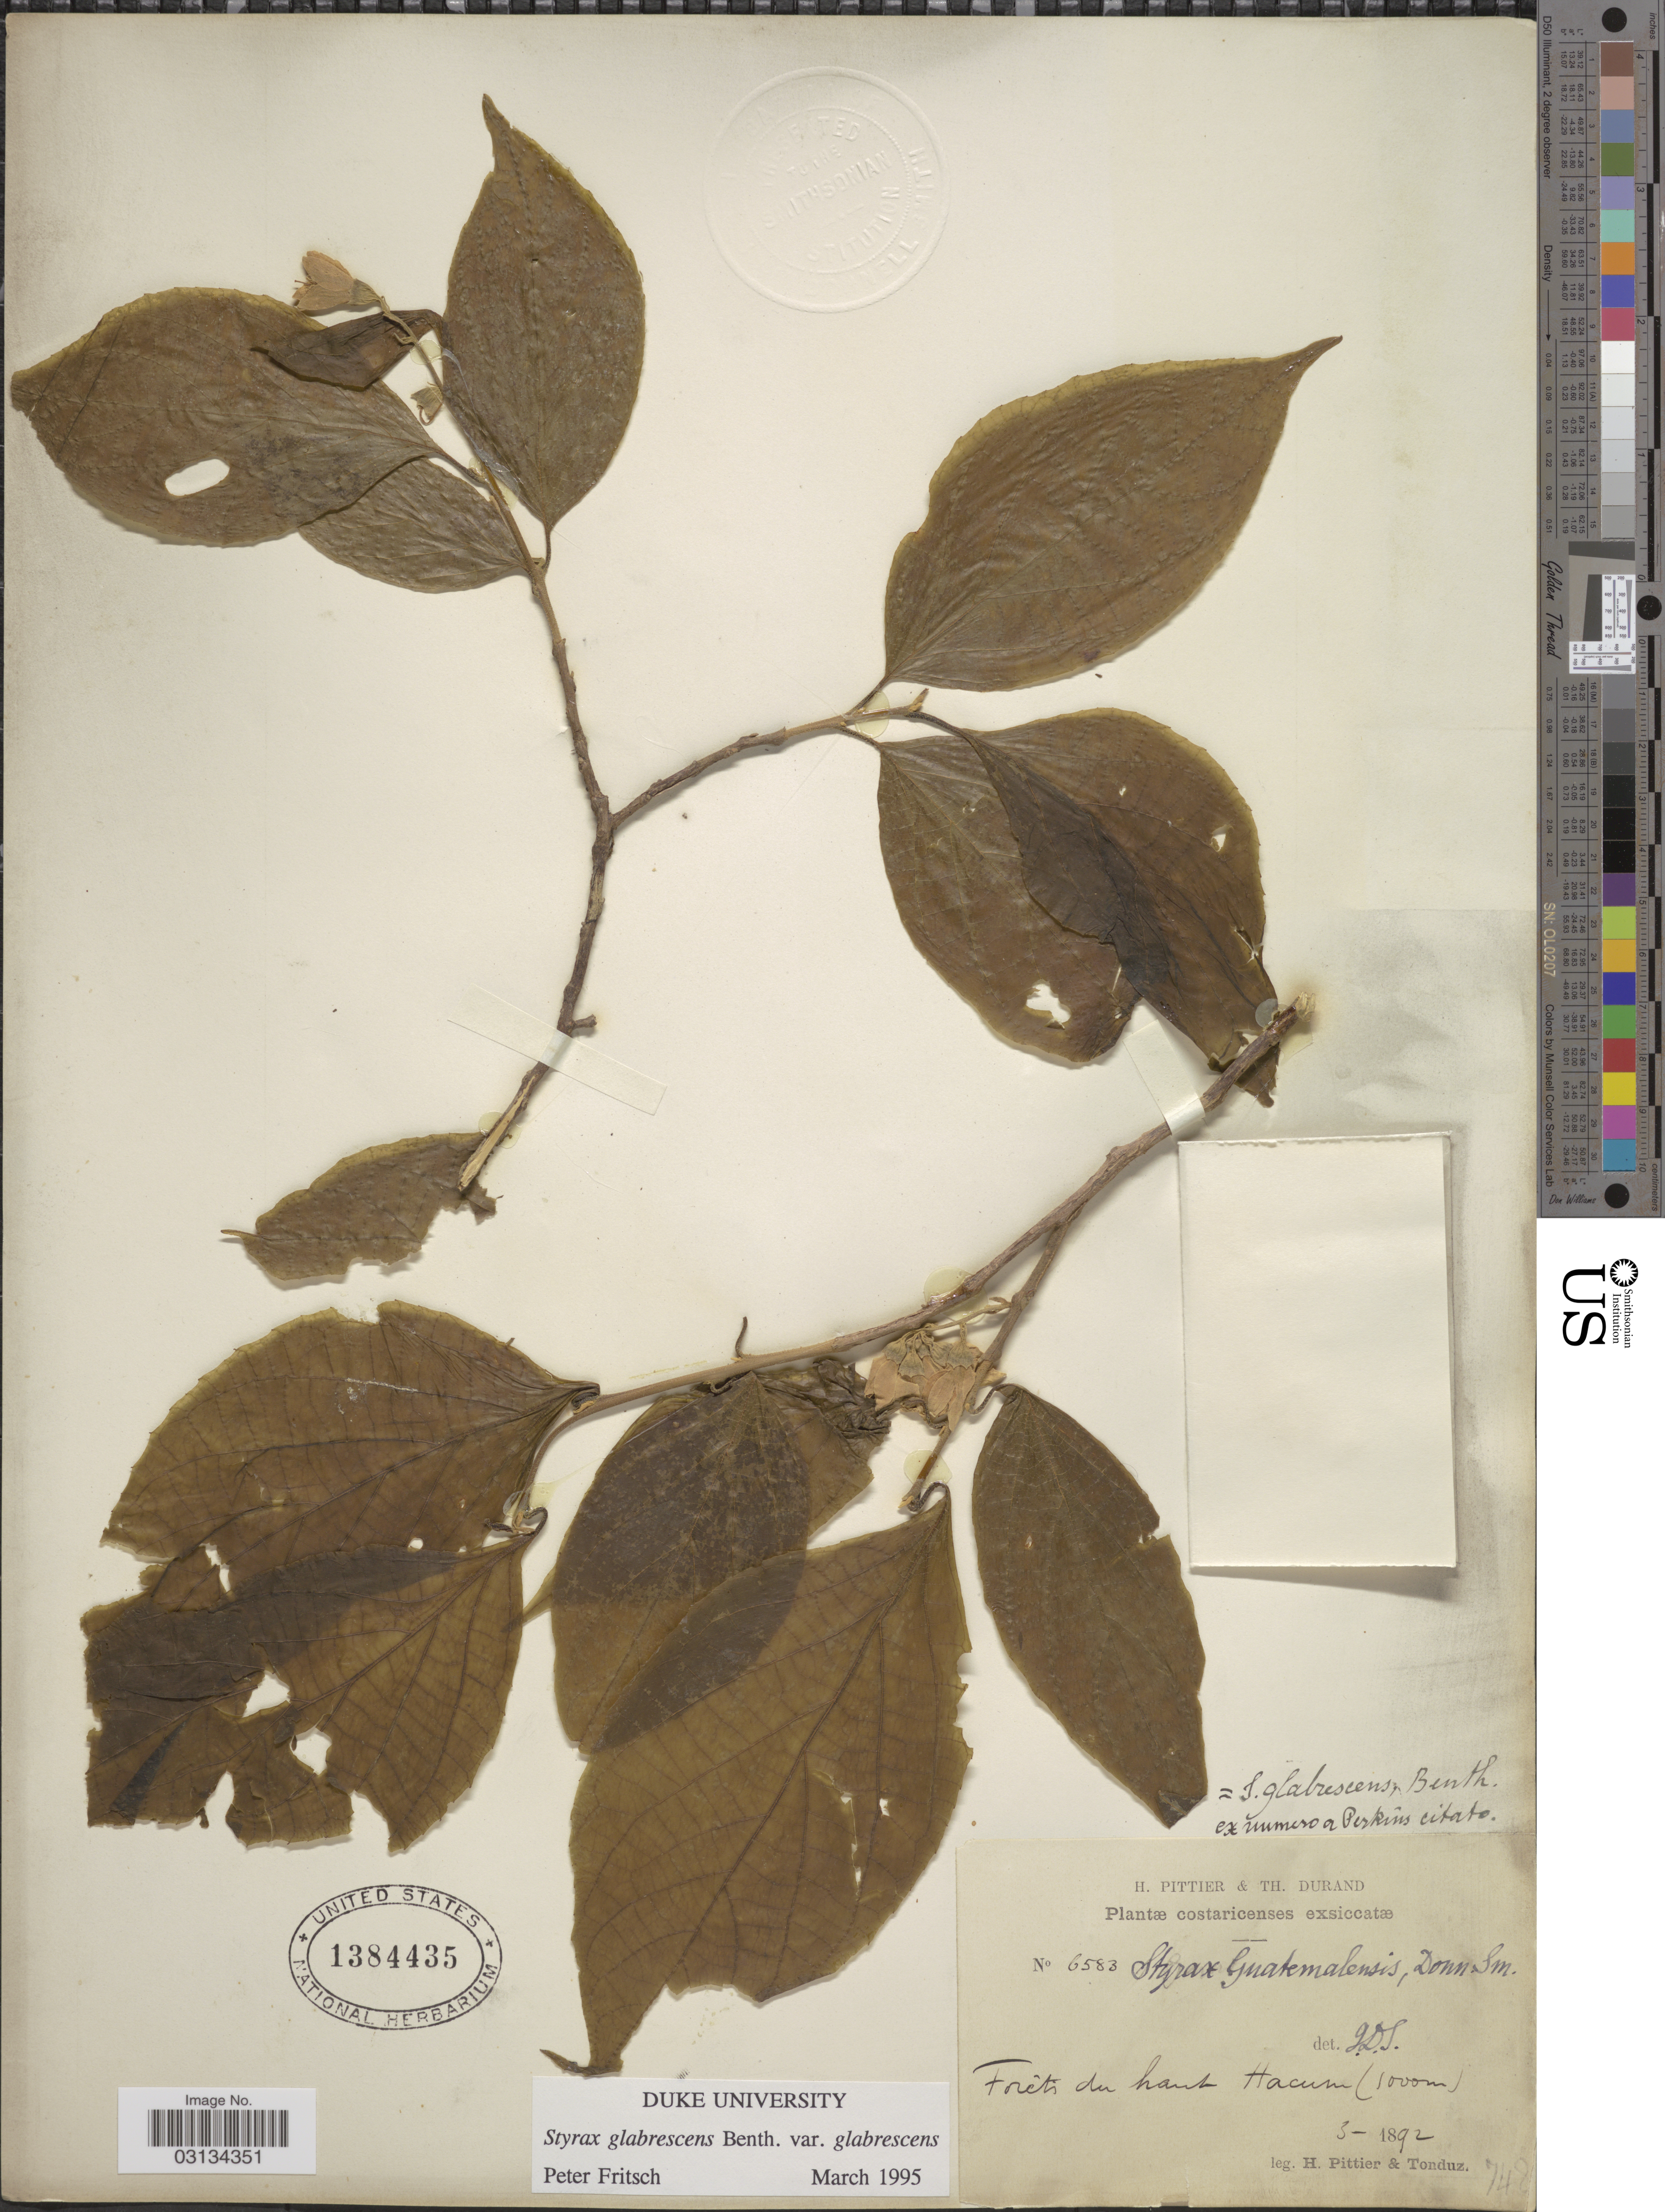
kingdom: Plantae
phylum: Tracheophyta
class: Magnoliopsida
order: Ericales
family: Styracaceae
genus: Styrax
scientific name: Styrax glabrescens Benth. var. glabrescens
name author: Benth.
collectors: H. F. Pittier & Tonduz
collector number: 6583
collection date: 1892-03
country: Costa Rica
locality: Forêts du haut Hacum.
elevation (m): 1000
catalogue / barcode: US 1384435